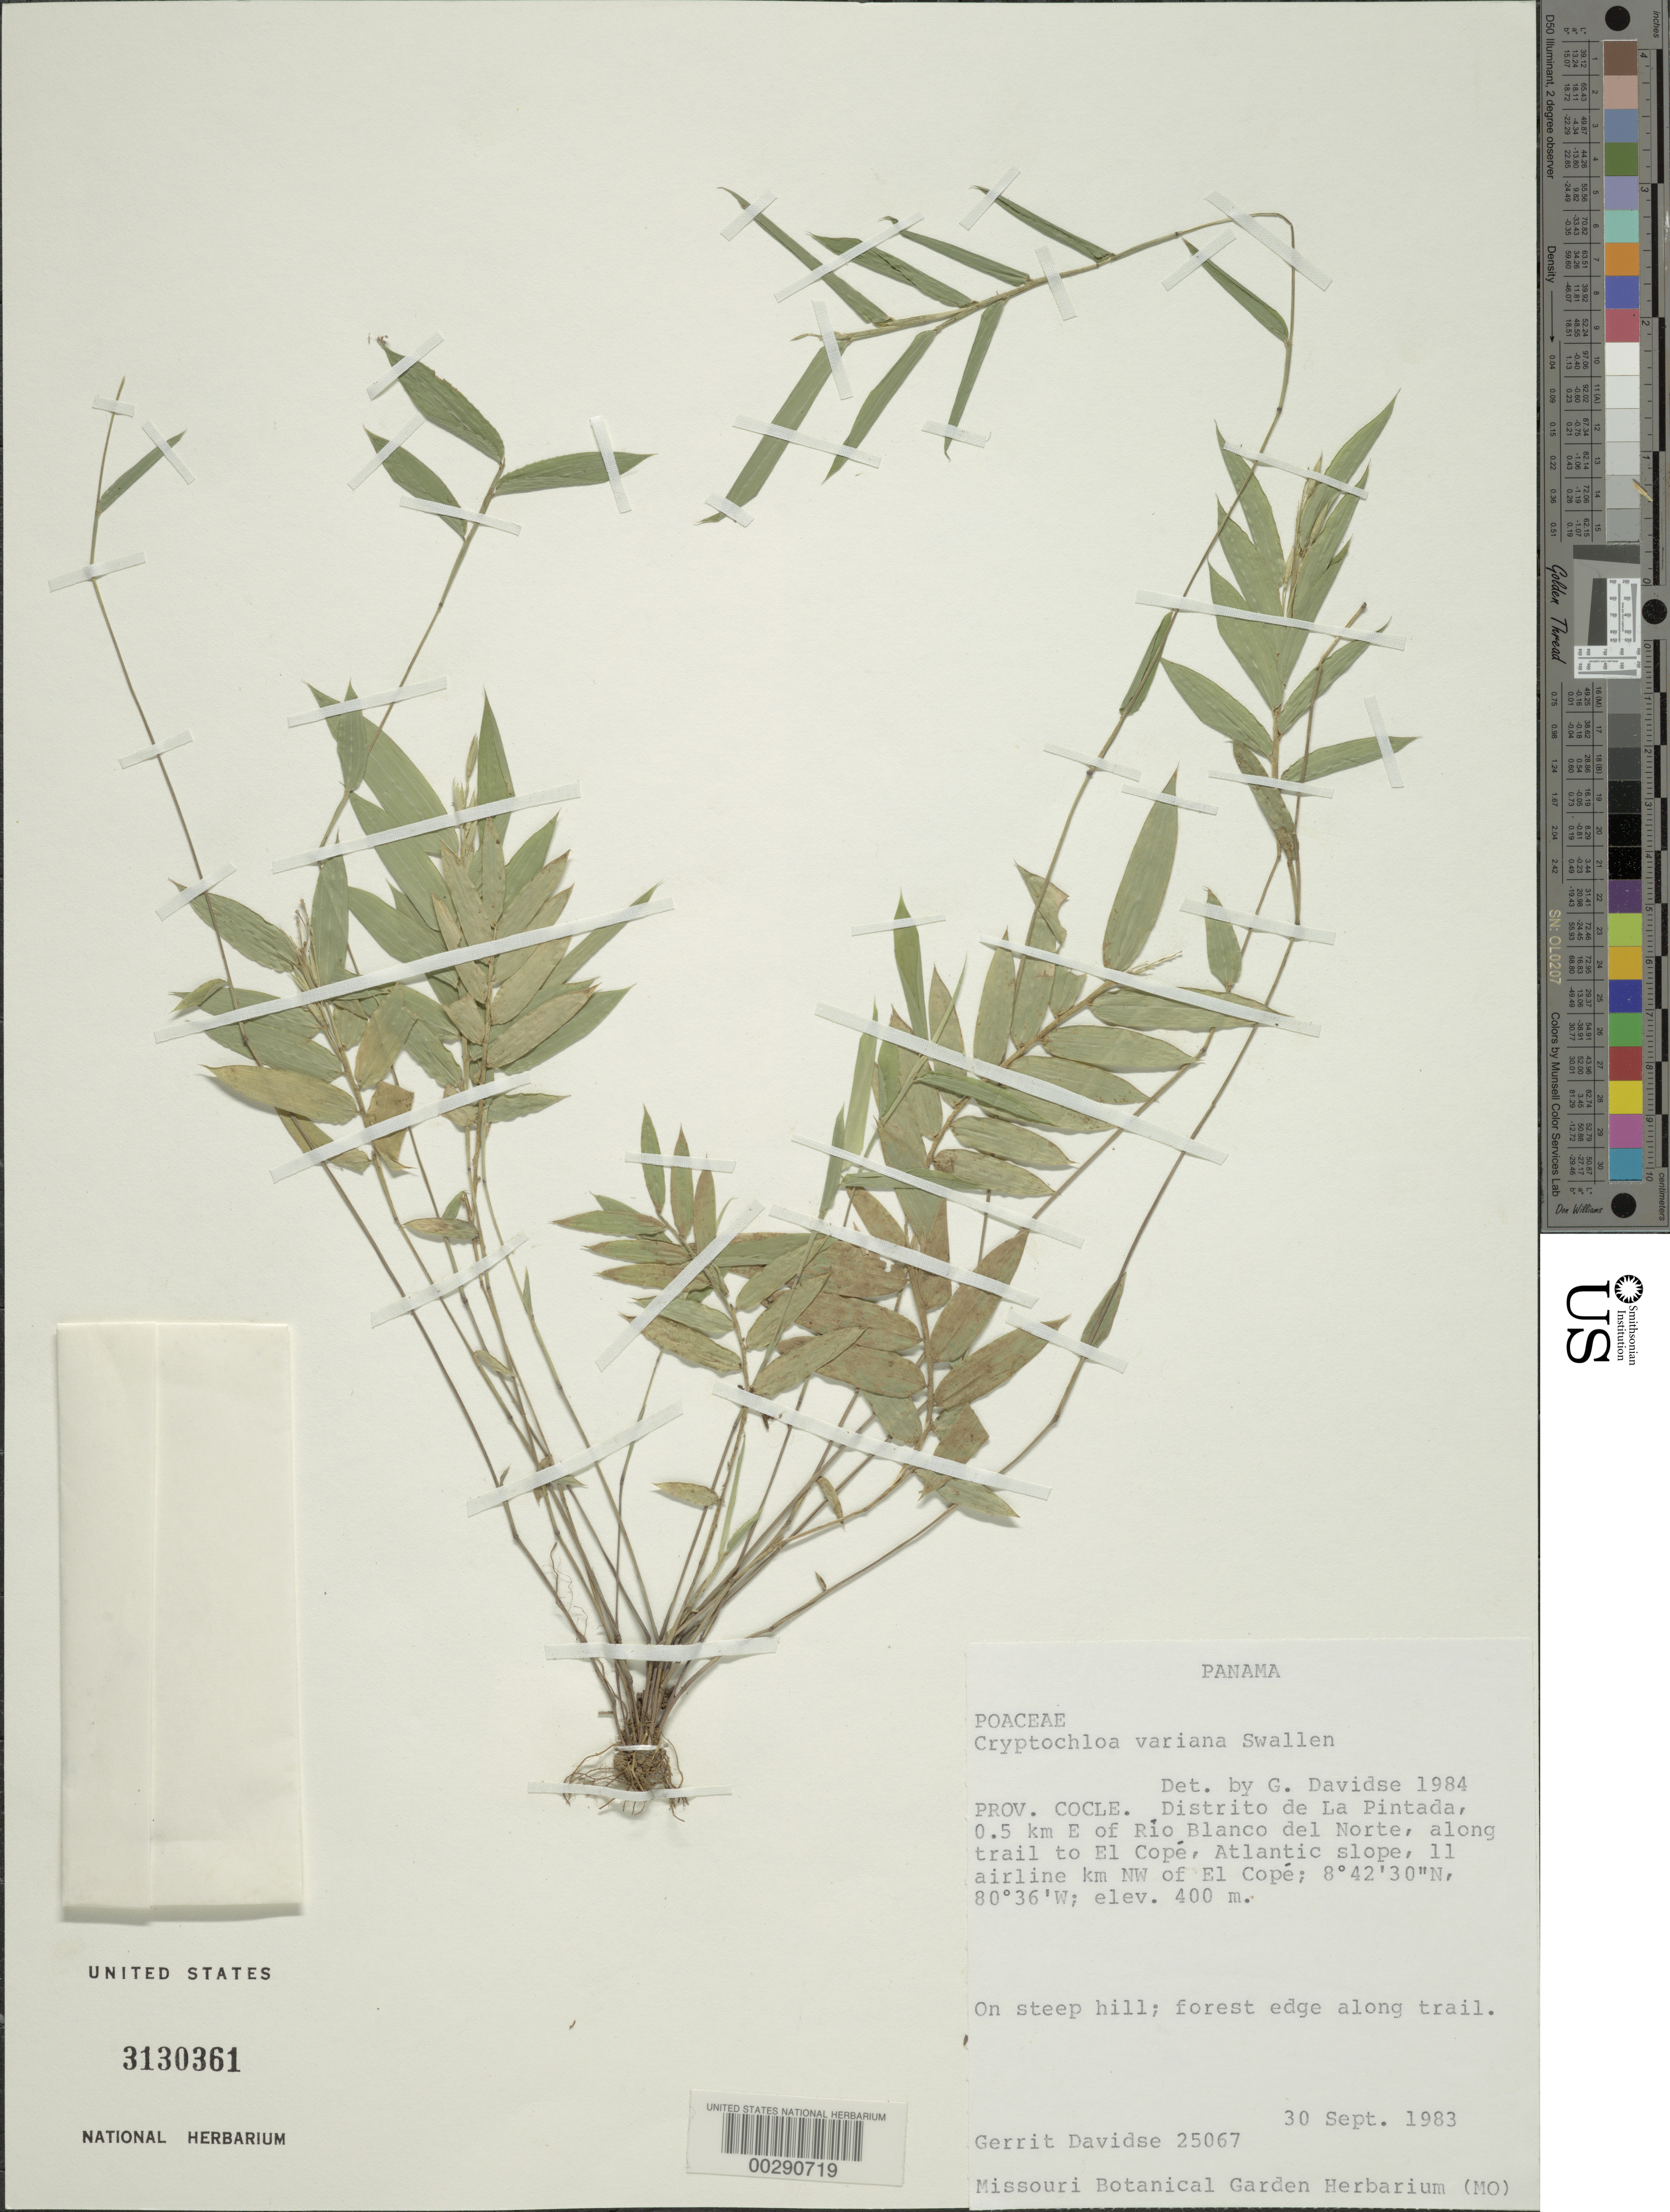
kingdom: Plantae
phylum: Tracheophyta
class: Liliopsida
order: Poales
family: Poaceae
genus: Cryptochloa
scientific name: Cryptochloa variana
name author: Swallen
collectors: G. Davidse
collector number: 25067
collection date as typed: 30 Sep 1983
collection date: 1983-09-30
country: Panama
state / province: Coclé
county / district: La Pintada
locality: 0.5 km E of Rio Blanco del Norte, along Trail to El Cope, atlantic slope, 11 airline km NW of El Cope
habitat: On steep hill; forest edge along trail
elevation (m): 400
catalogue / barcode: US 3130361